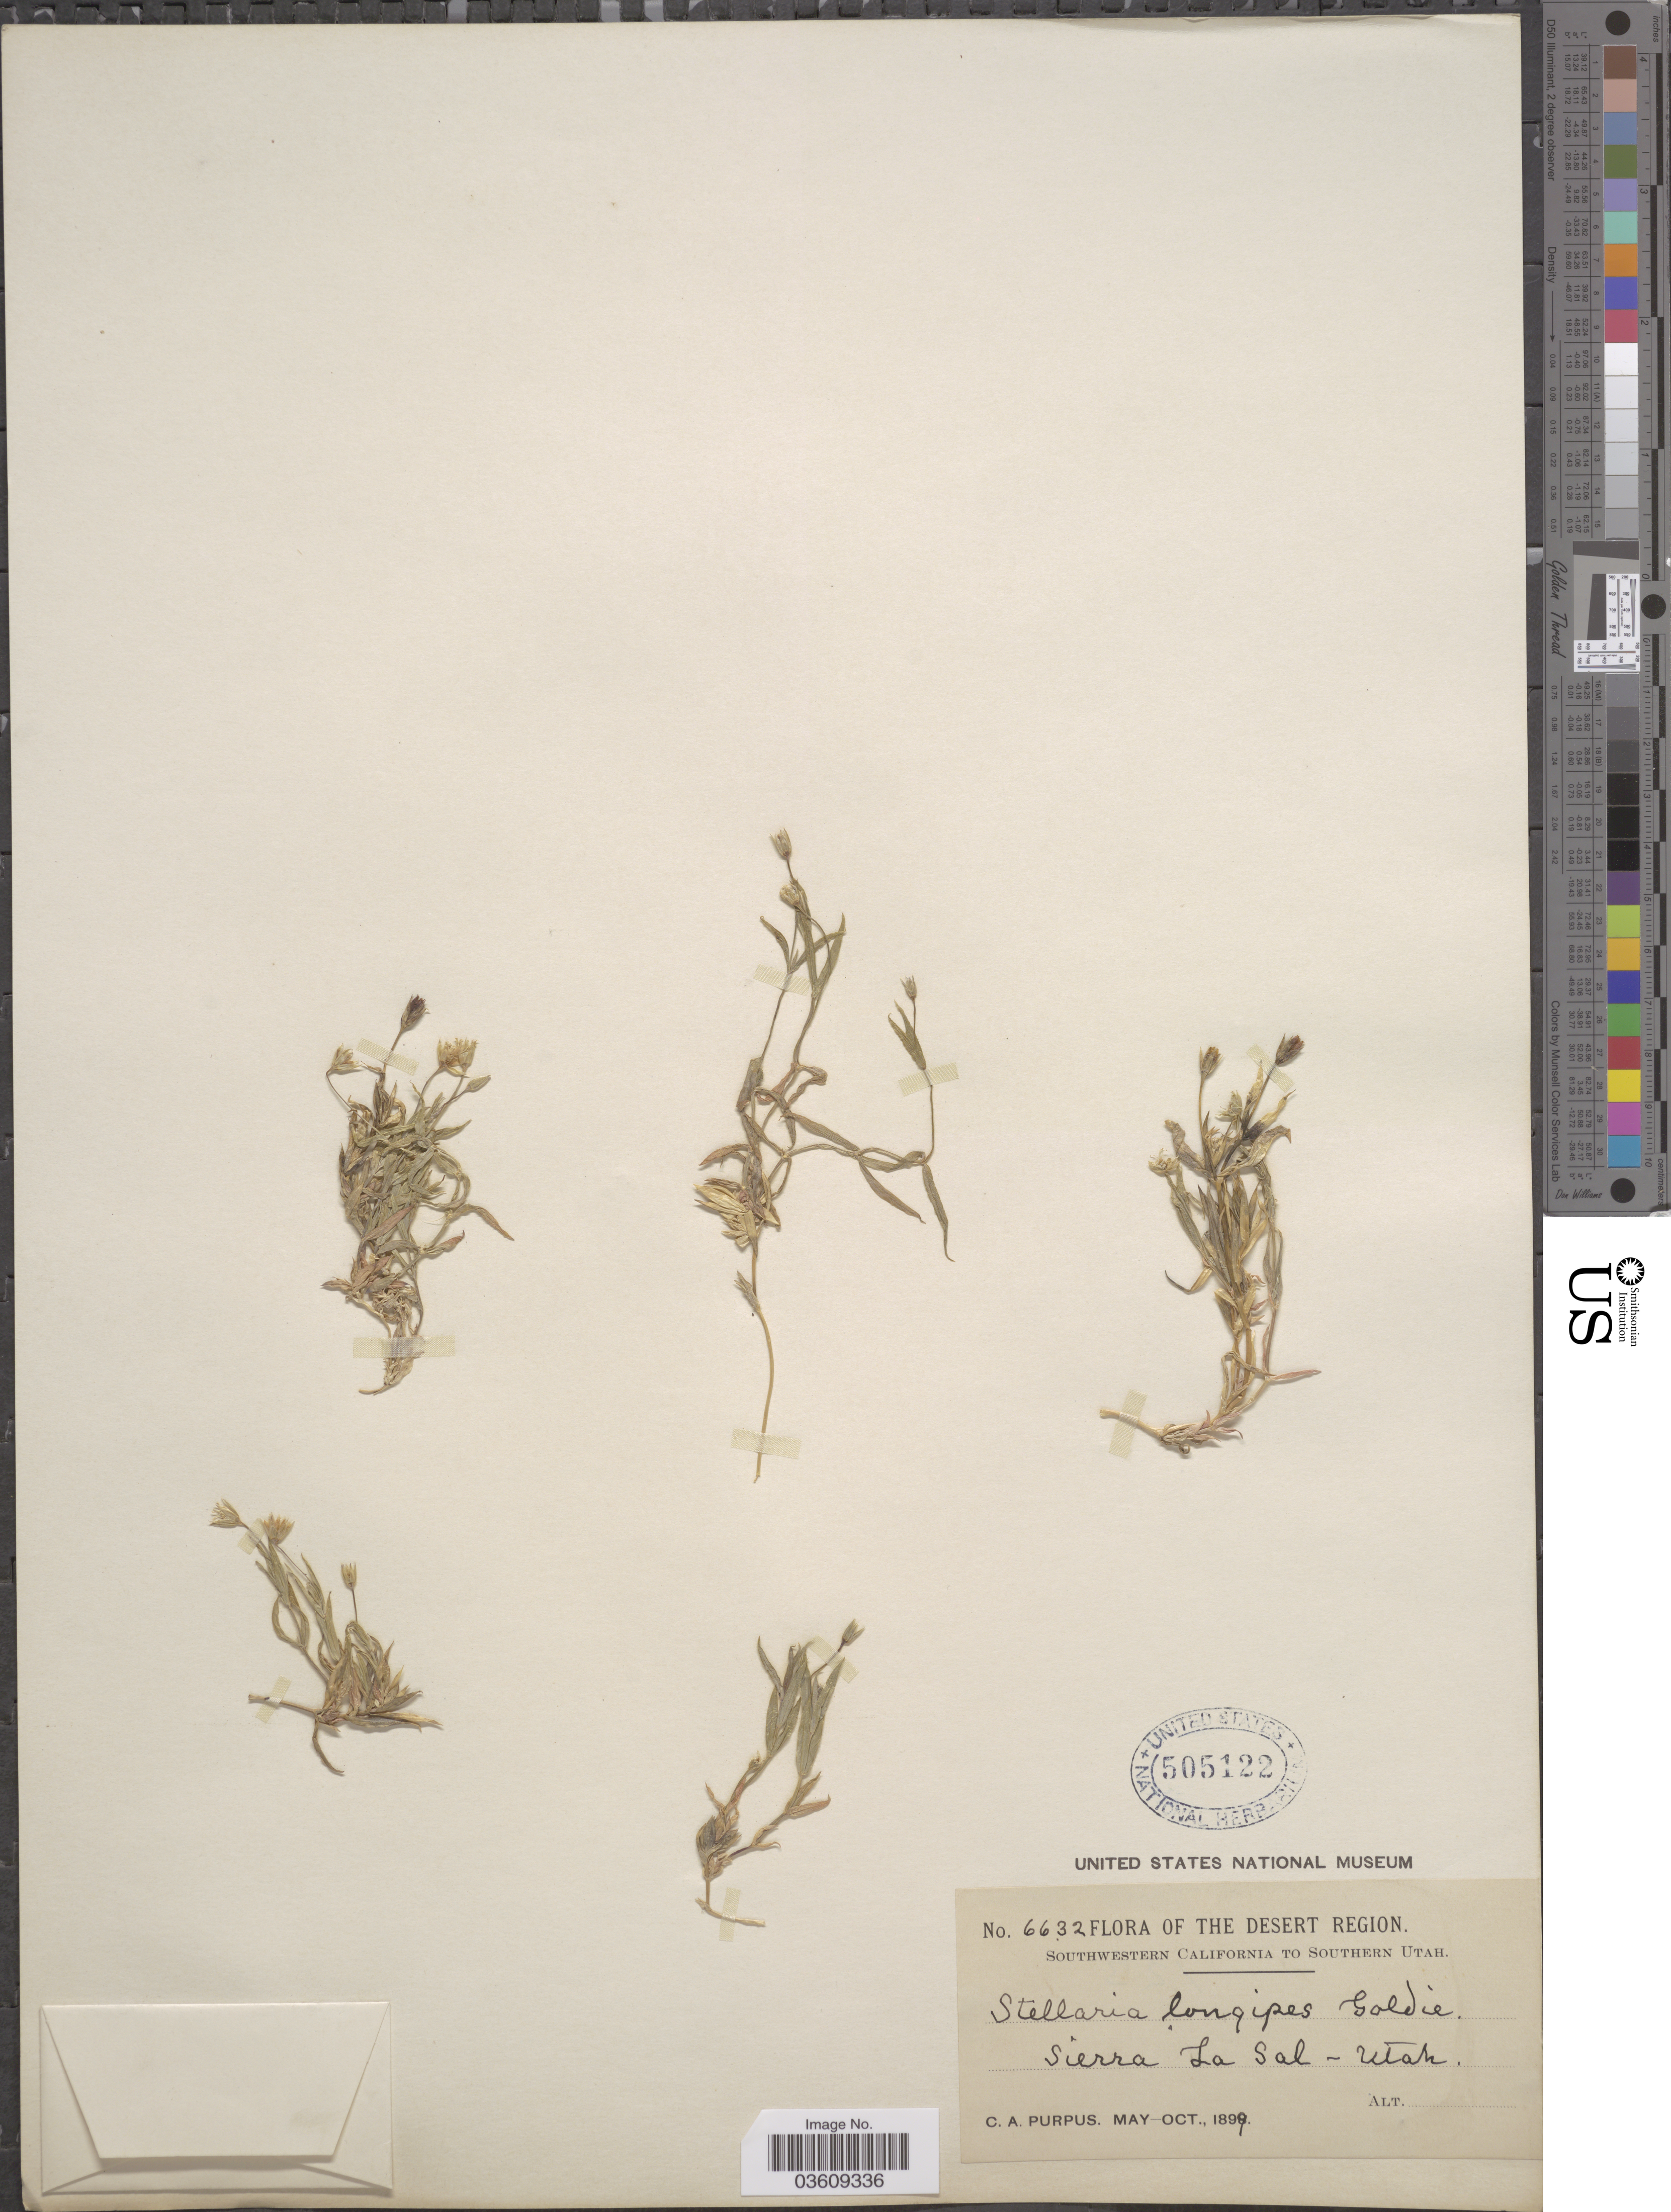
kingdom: Plantae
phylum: Tracheophyta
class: Magnoliopsida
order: Caryophyllales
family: Caryophyllaceae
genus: Stellaria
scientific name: Stellaria strictiflora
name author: J.M. Macoun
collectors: C. A. Purpus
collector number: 6632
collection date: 1899-05/1899-10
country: United States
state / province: Utah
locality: The Desert Region. Southern Utah. Sierra La Sal.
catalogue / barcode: US 505122